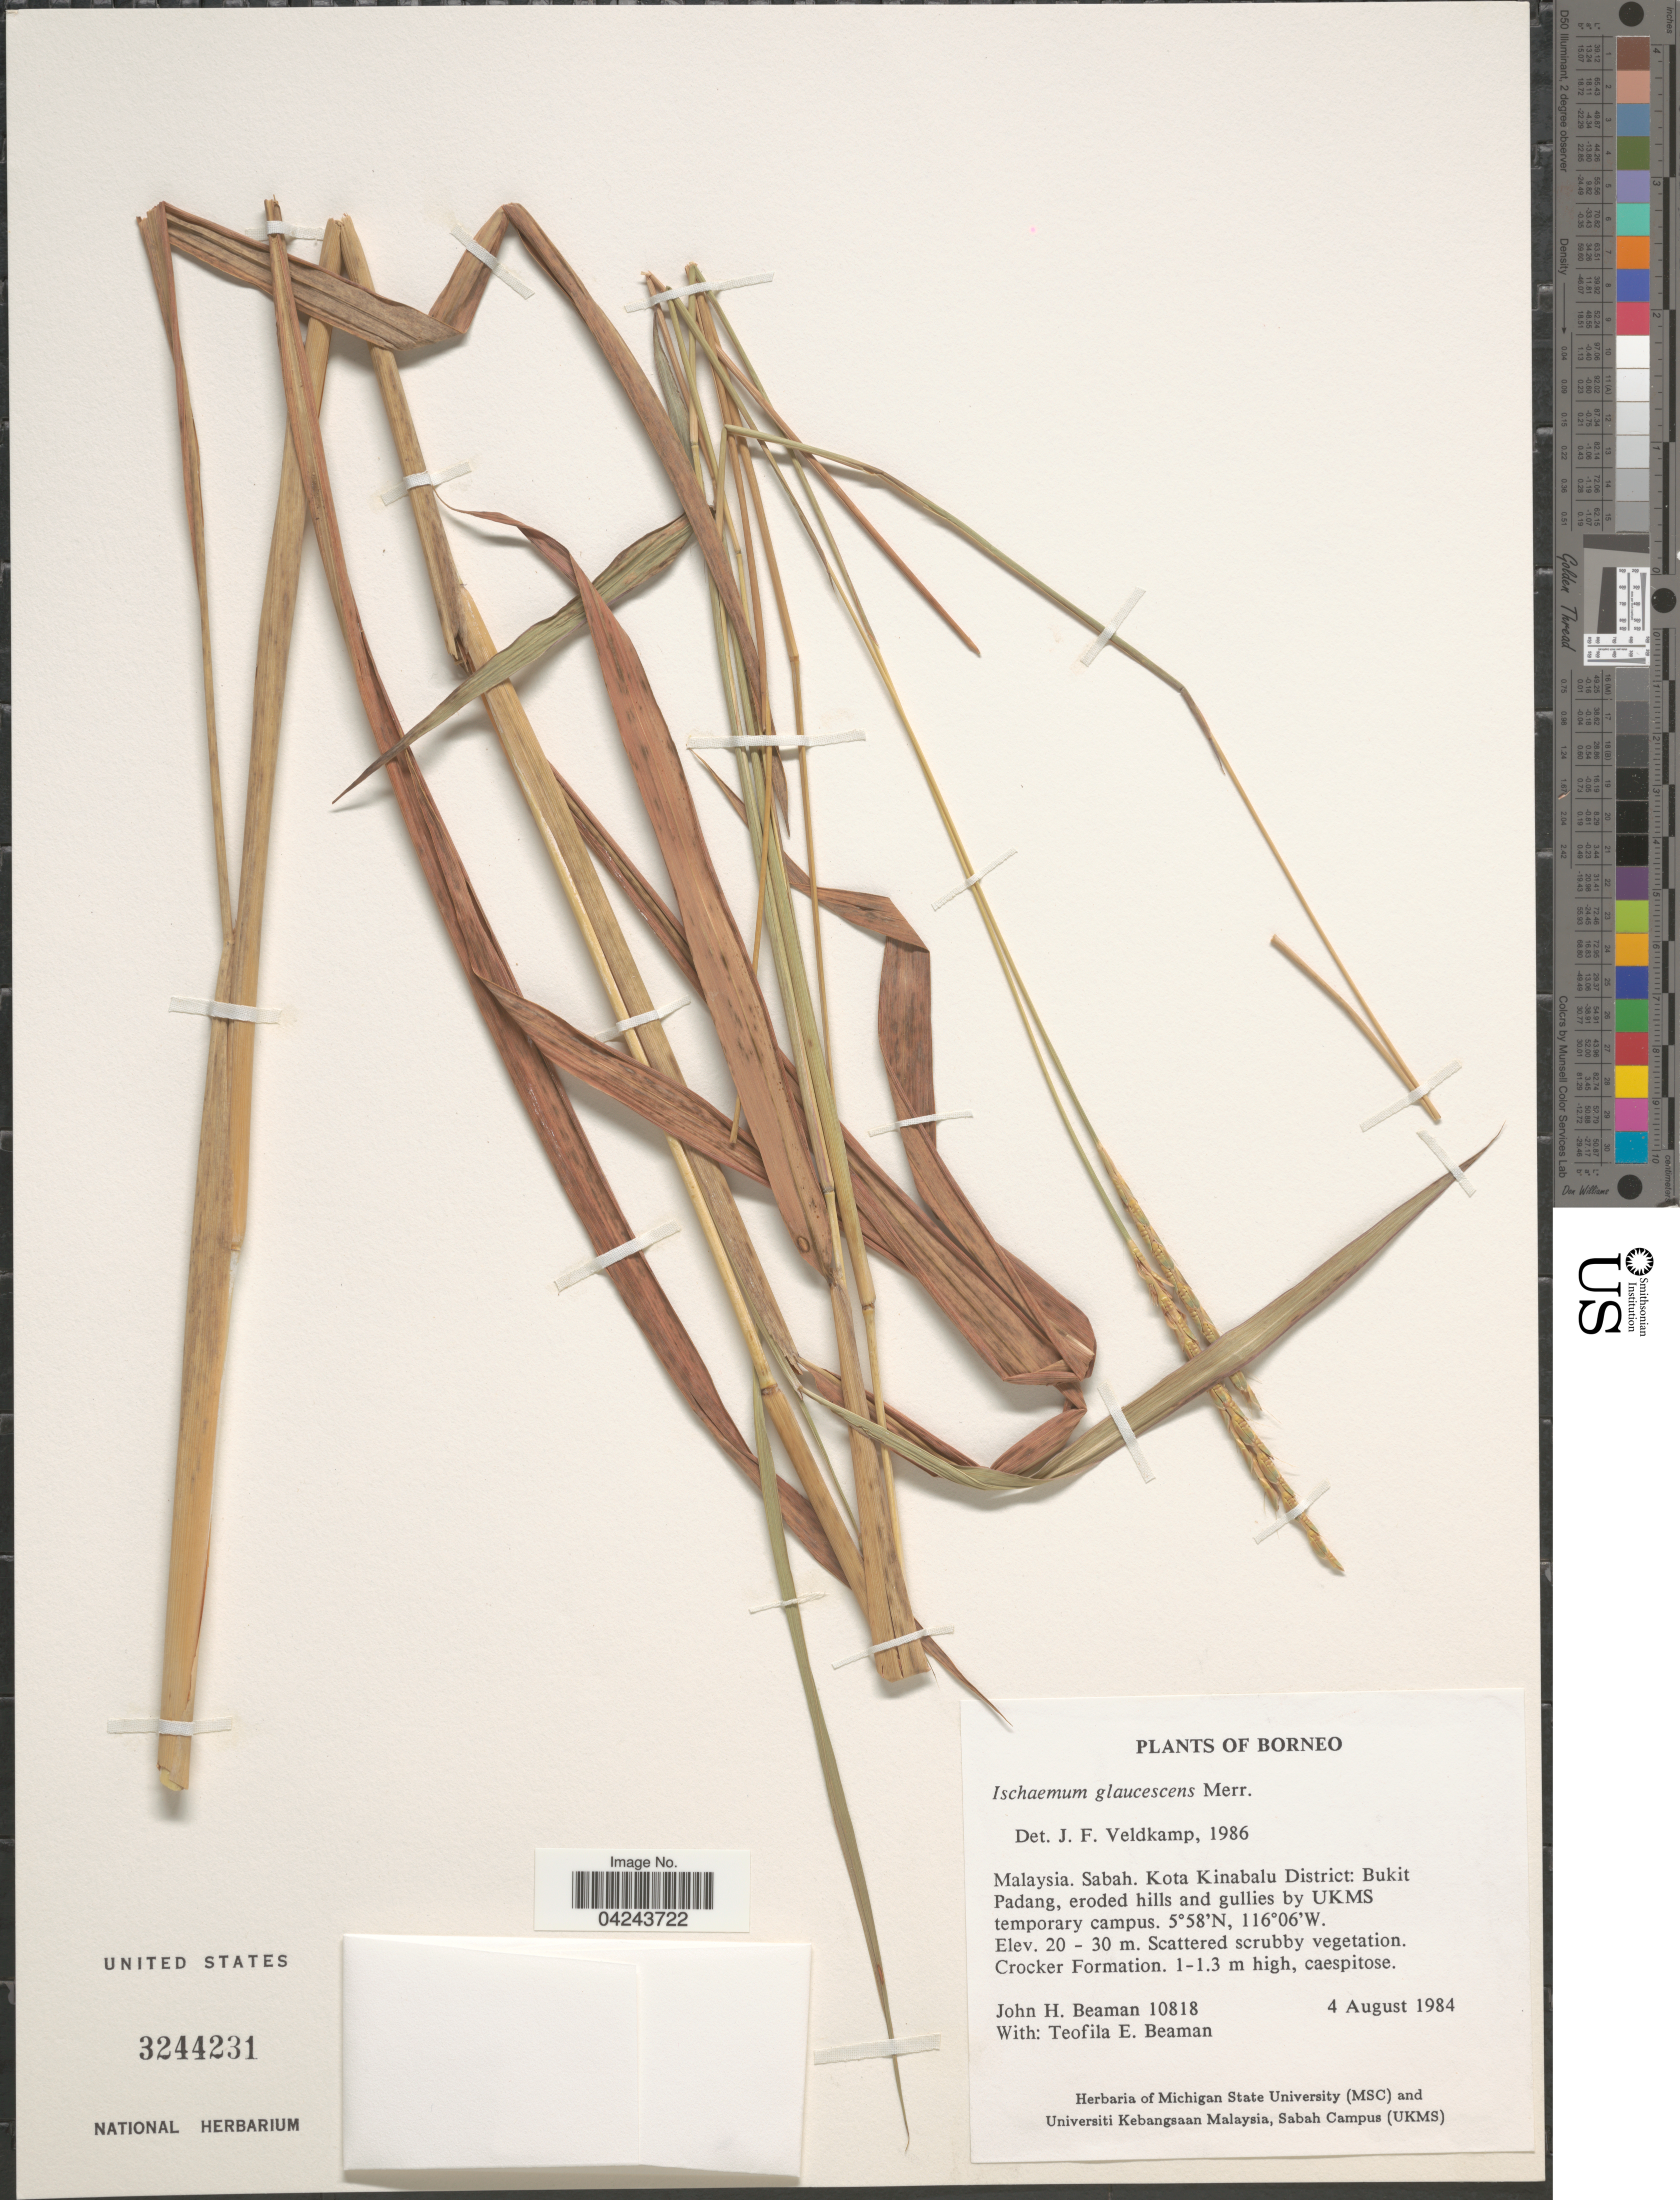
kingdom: Plantae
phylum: Tracheophyta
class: Liliopsida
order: Poales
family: Poaceae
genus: Ischaemum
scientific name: Ischaemum glaucescens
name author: Merr.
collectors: J. H. Beaman & T. E. Beaman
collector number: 10818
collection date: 1984-08-04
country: Malaysia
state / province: Sabah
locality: Borneo. Kota Kinabalu District: Bukit Pdang, eroded hills and gullies by UKMS temporary campus.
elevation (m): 20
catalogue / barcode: US 3244231